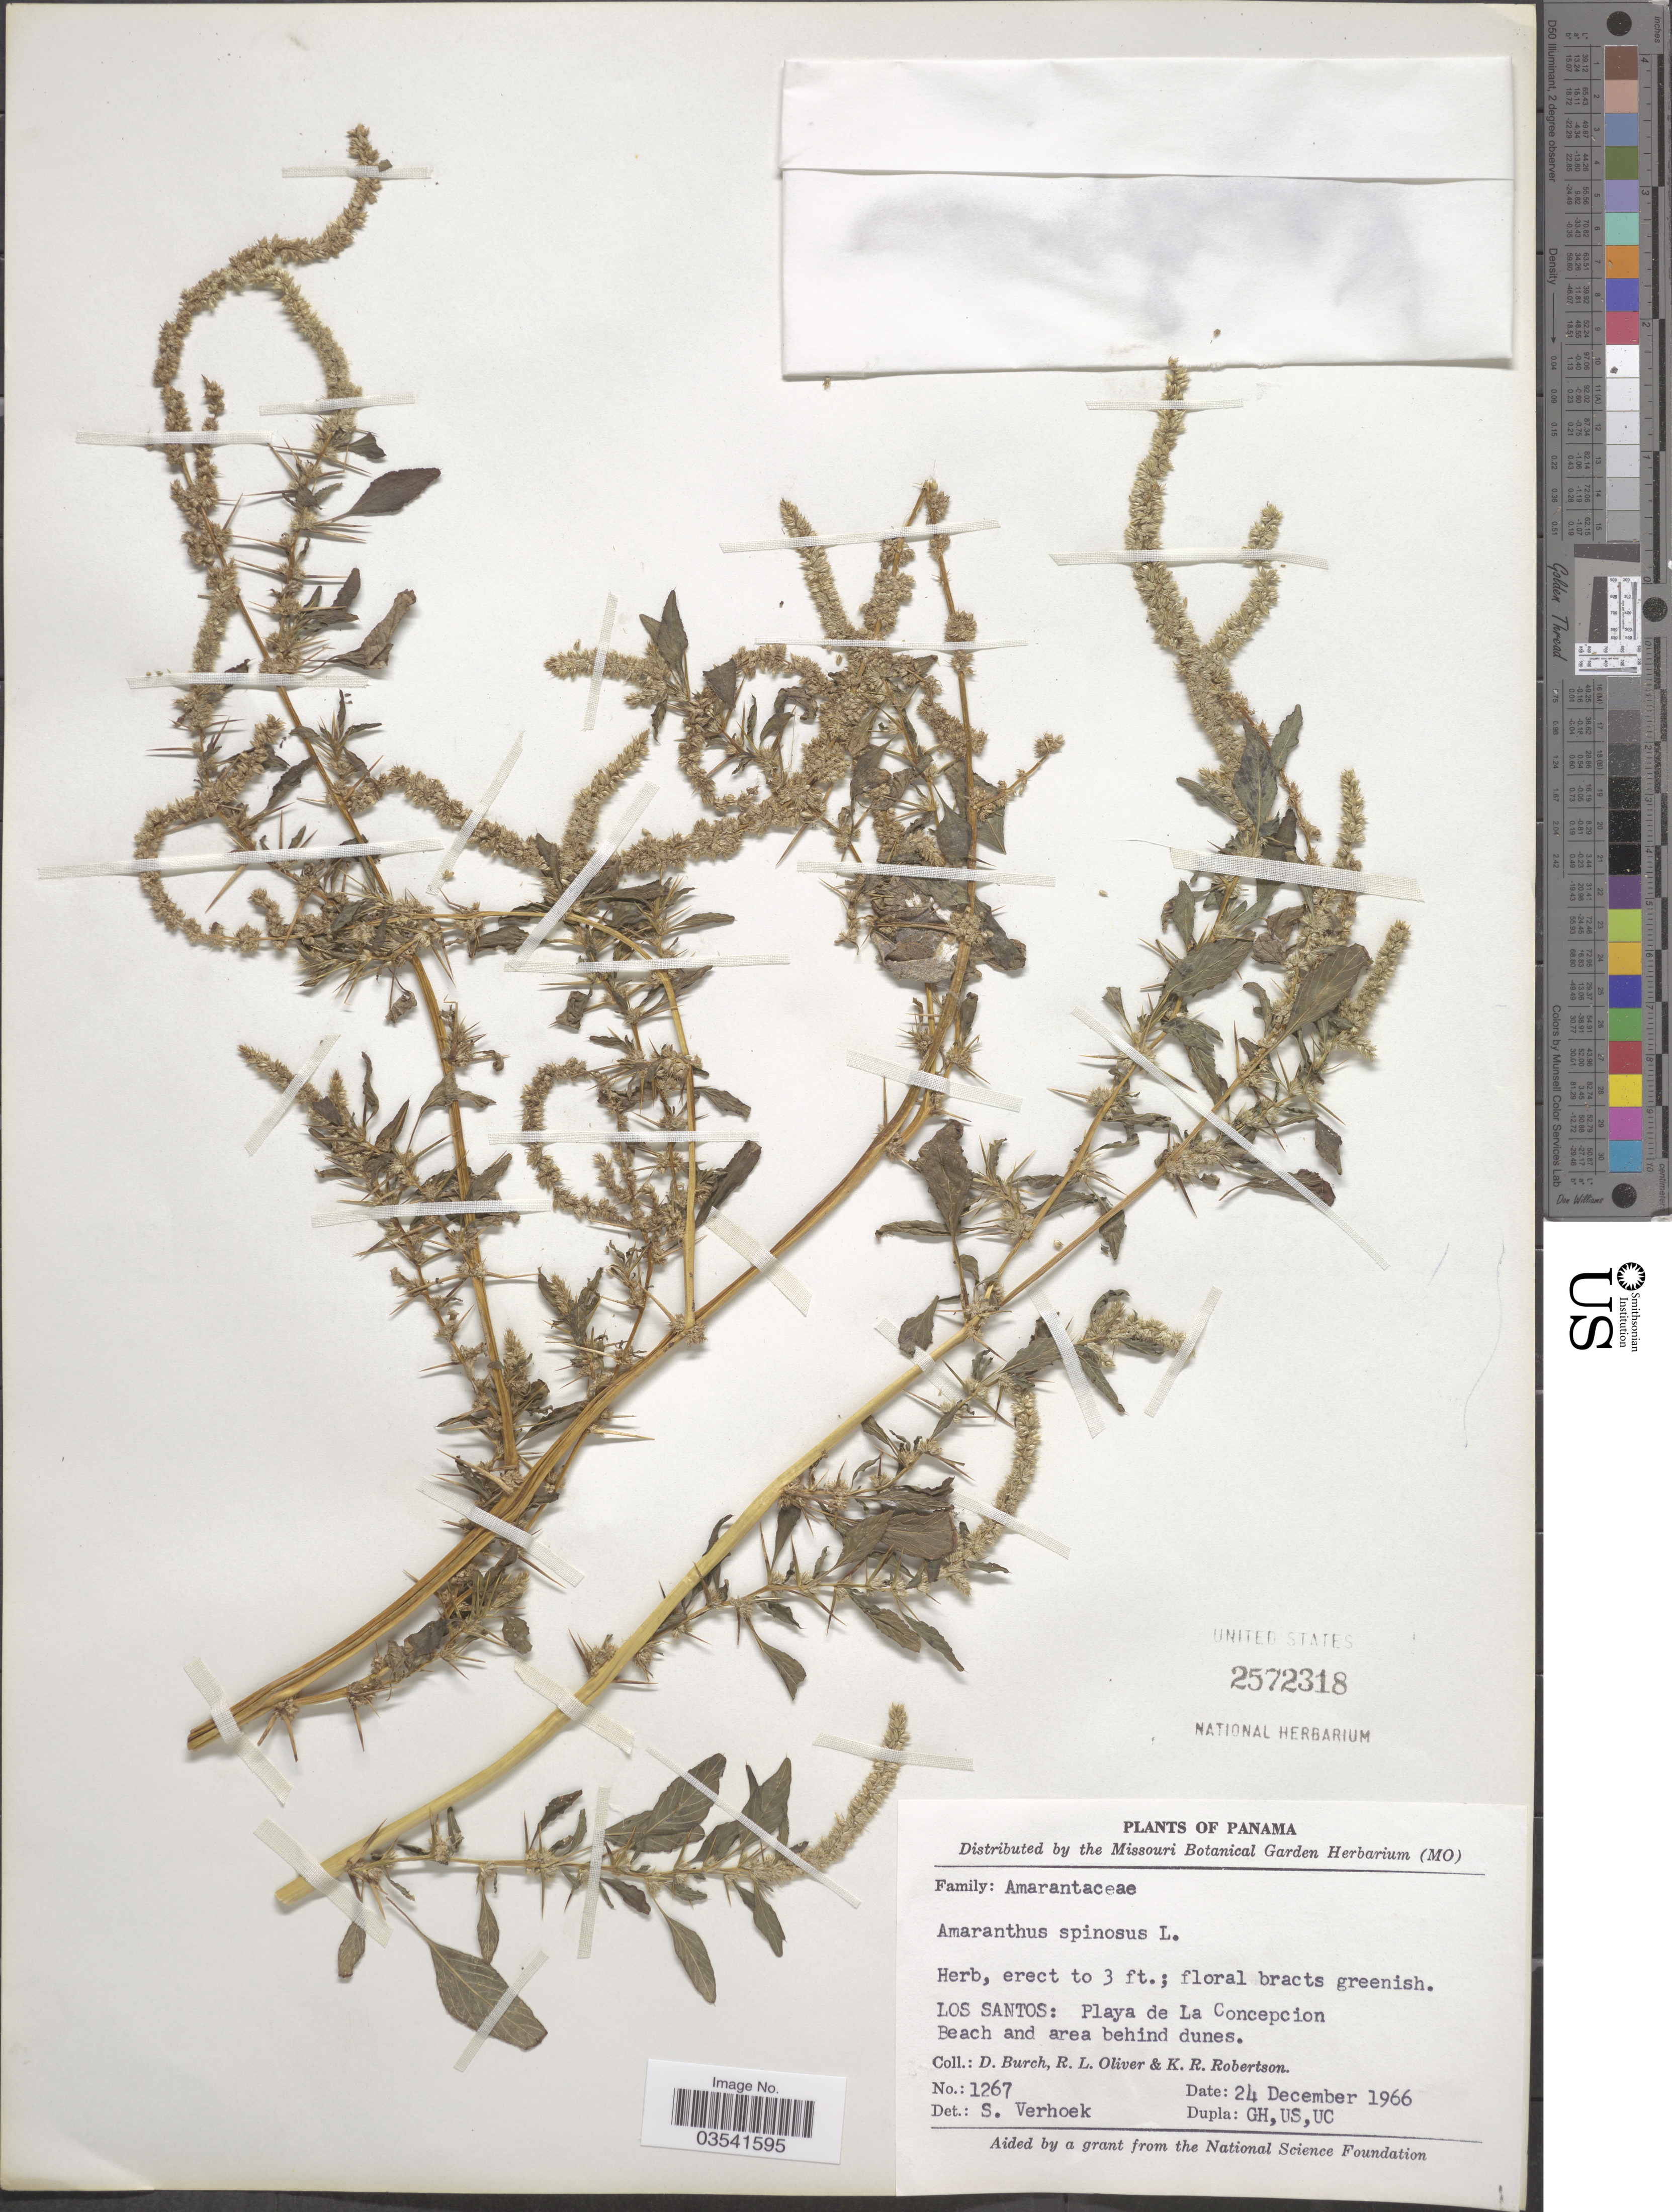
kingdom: Plantae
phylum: Tracheophyta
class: Magnoliopsida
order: Caryophyllales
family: Amaranthaceae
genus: Amaranthus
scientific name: Amaranthus spinosus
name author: L.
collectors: D. Burch, R. Oliver & K. Robertson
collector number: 1267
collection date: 1966-12-24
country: Panama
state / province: Los Santos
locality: Playa de La Concepcion Beach and area behind dunes.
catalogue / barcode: US 2572318